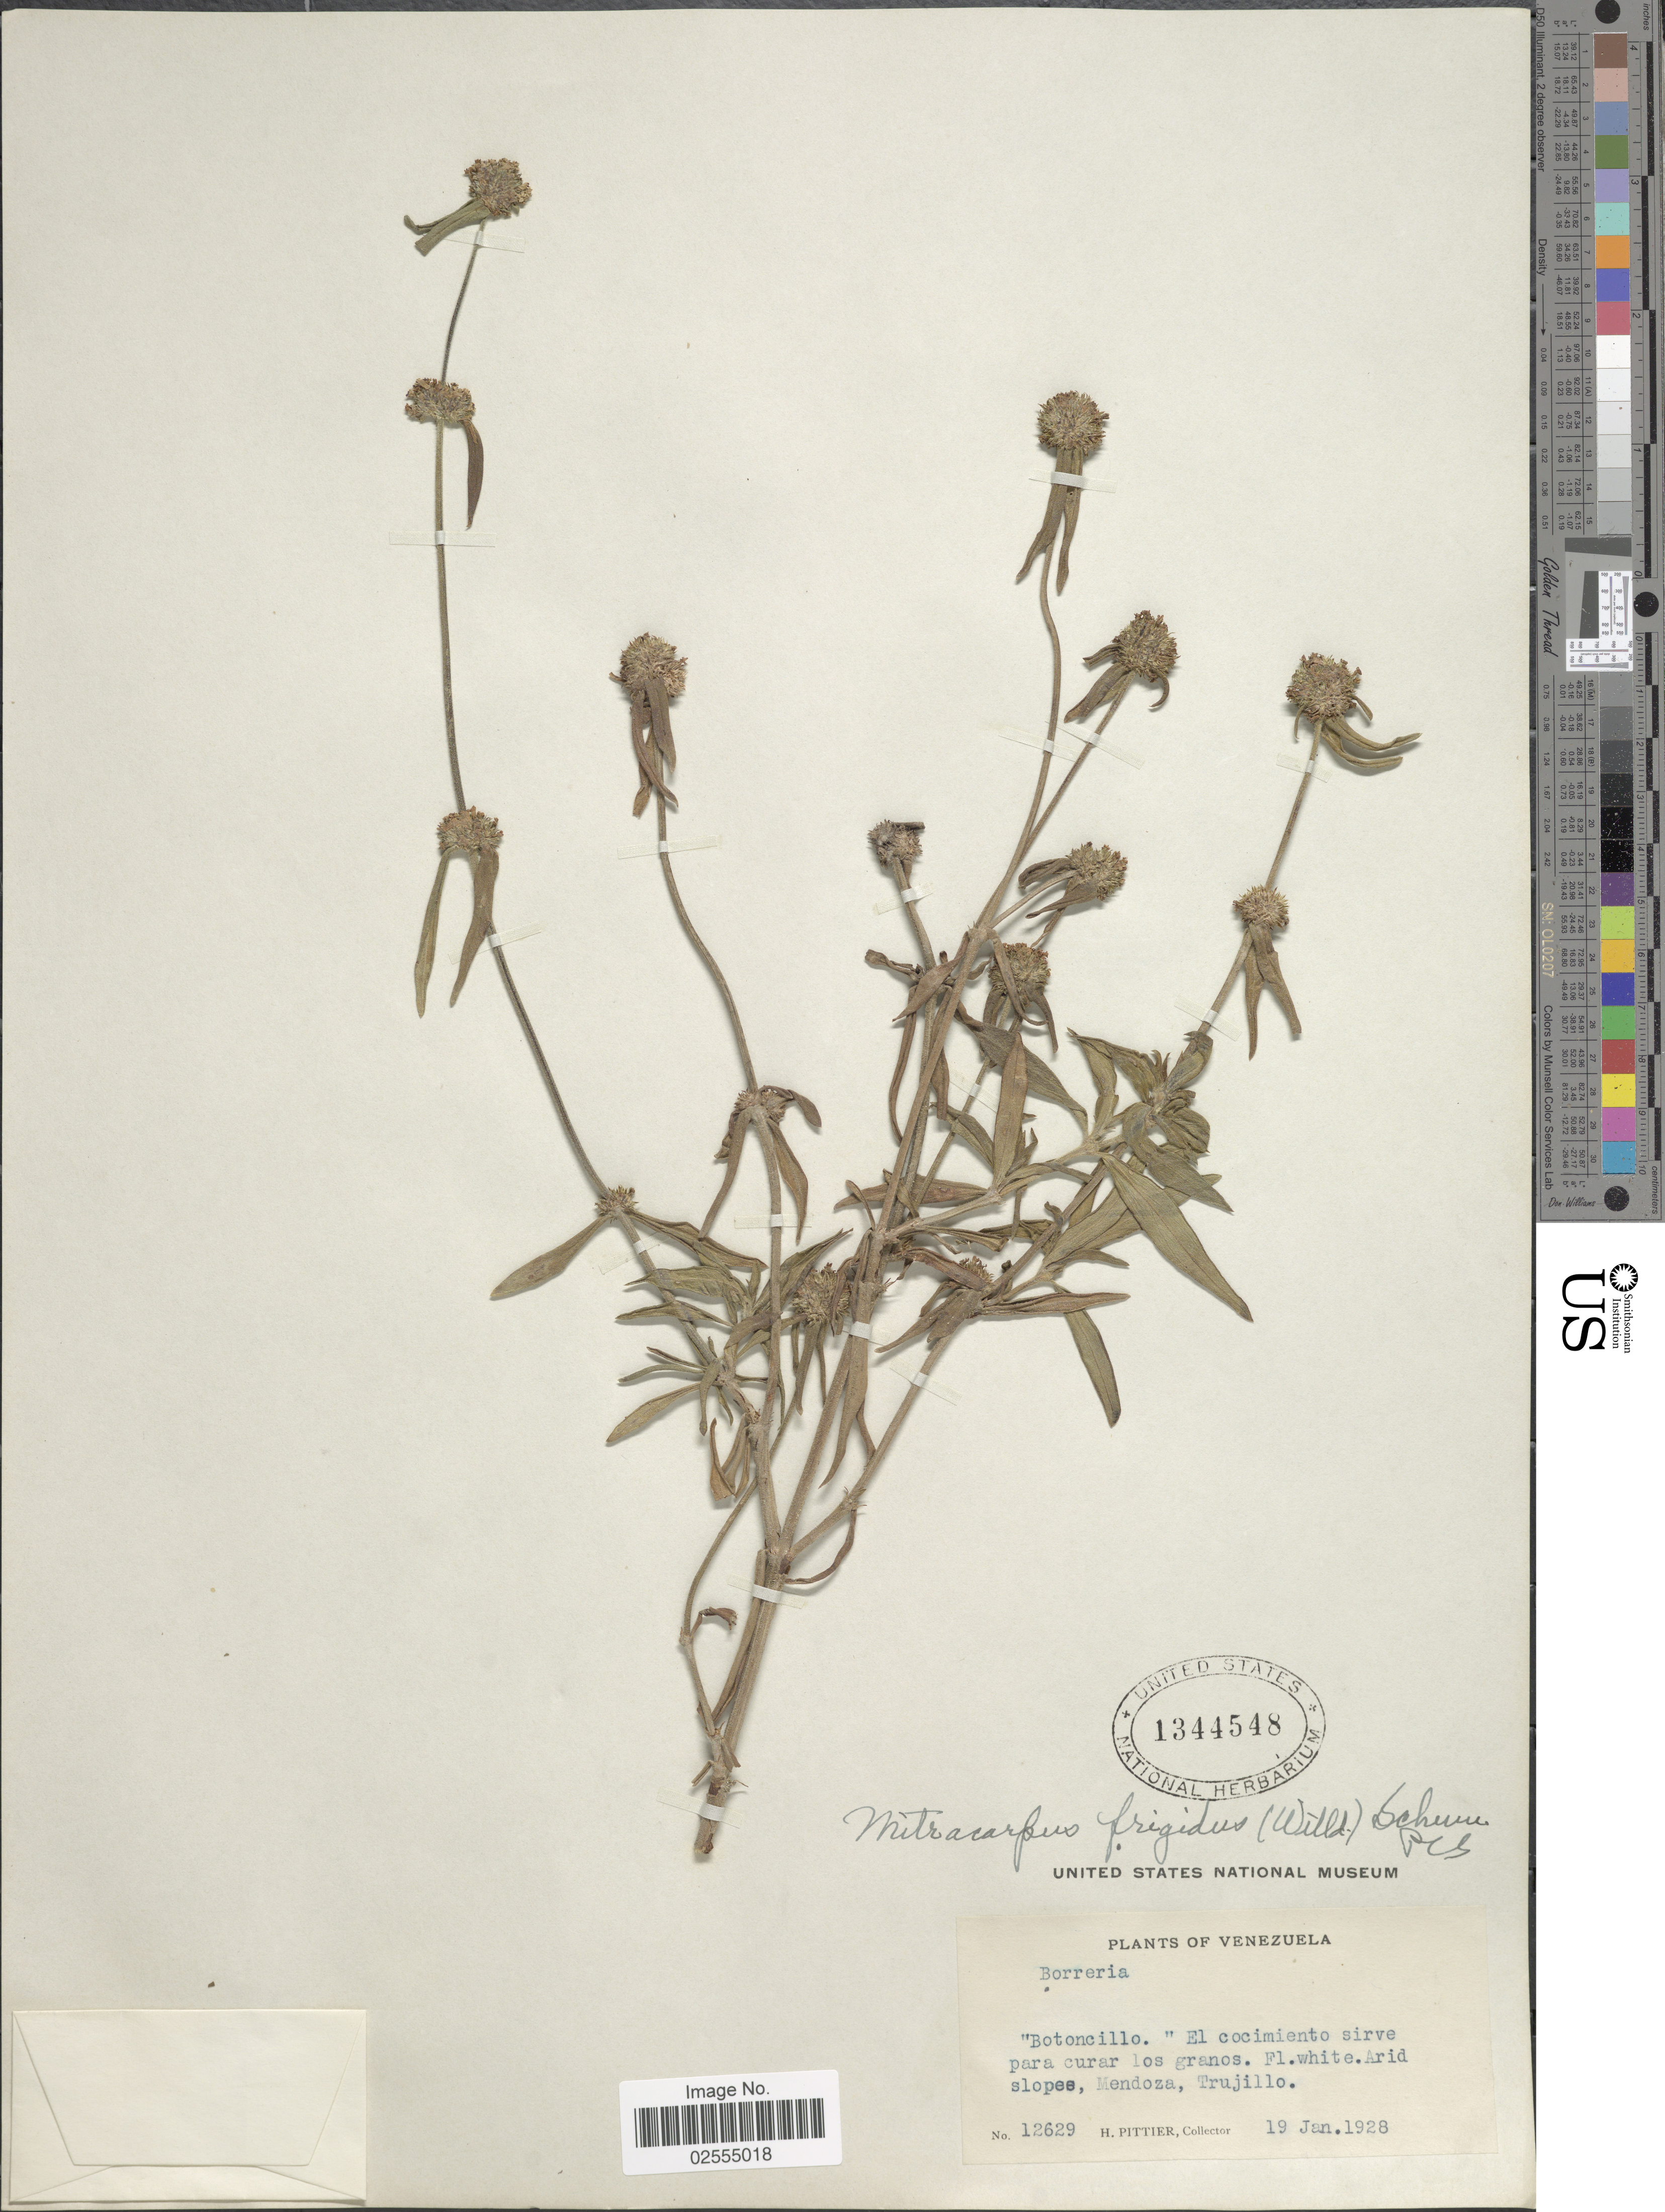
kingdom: Plantae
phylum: Tracheophyta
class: Magnoliopsida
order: Gentianales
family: Rubiaceae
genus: Mitracarpus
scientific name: Mitracarpus frigidus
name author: (Willd. ex Roem. & Schult.) K. Schum.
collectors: H. F. Pittier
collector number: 12629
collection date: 1928-11-19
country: Venezuela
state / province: Trujillo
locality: Mendoza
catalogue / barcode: US 1344548